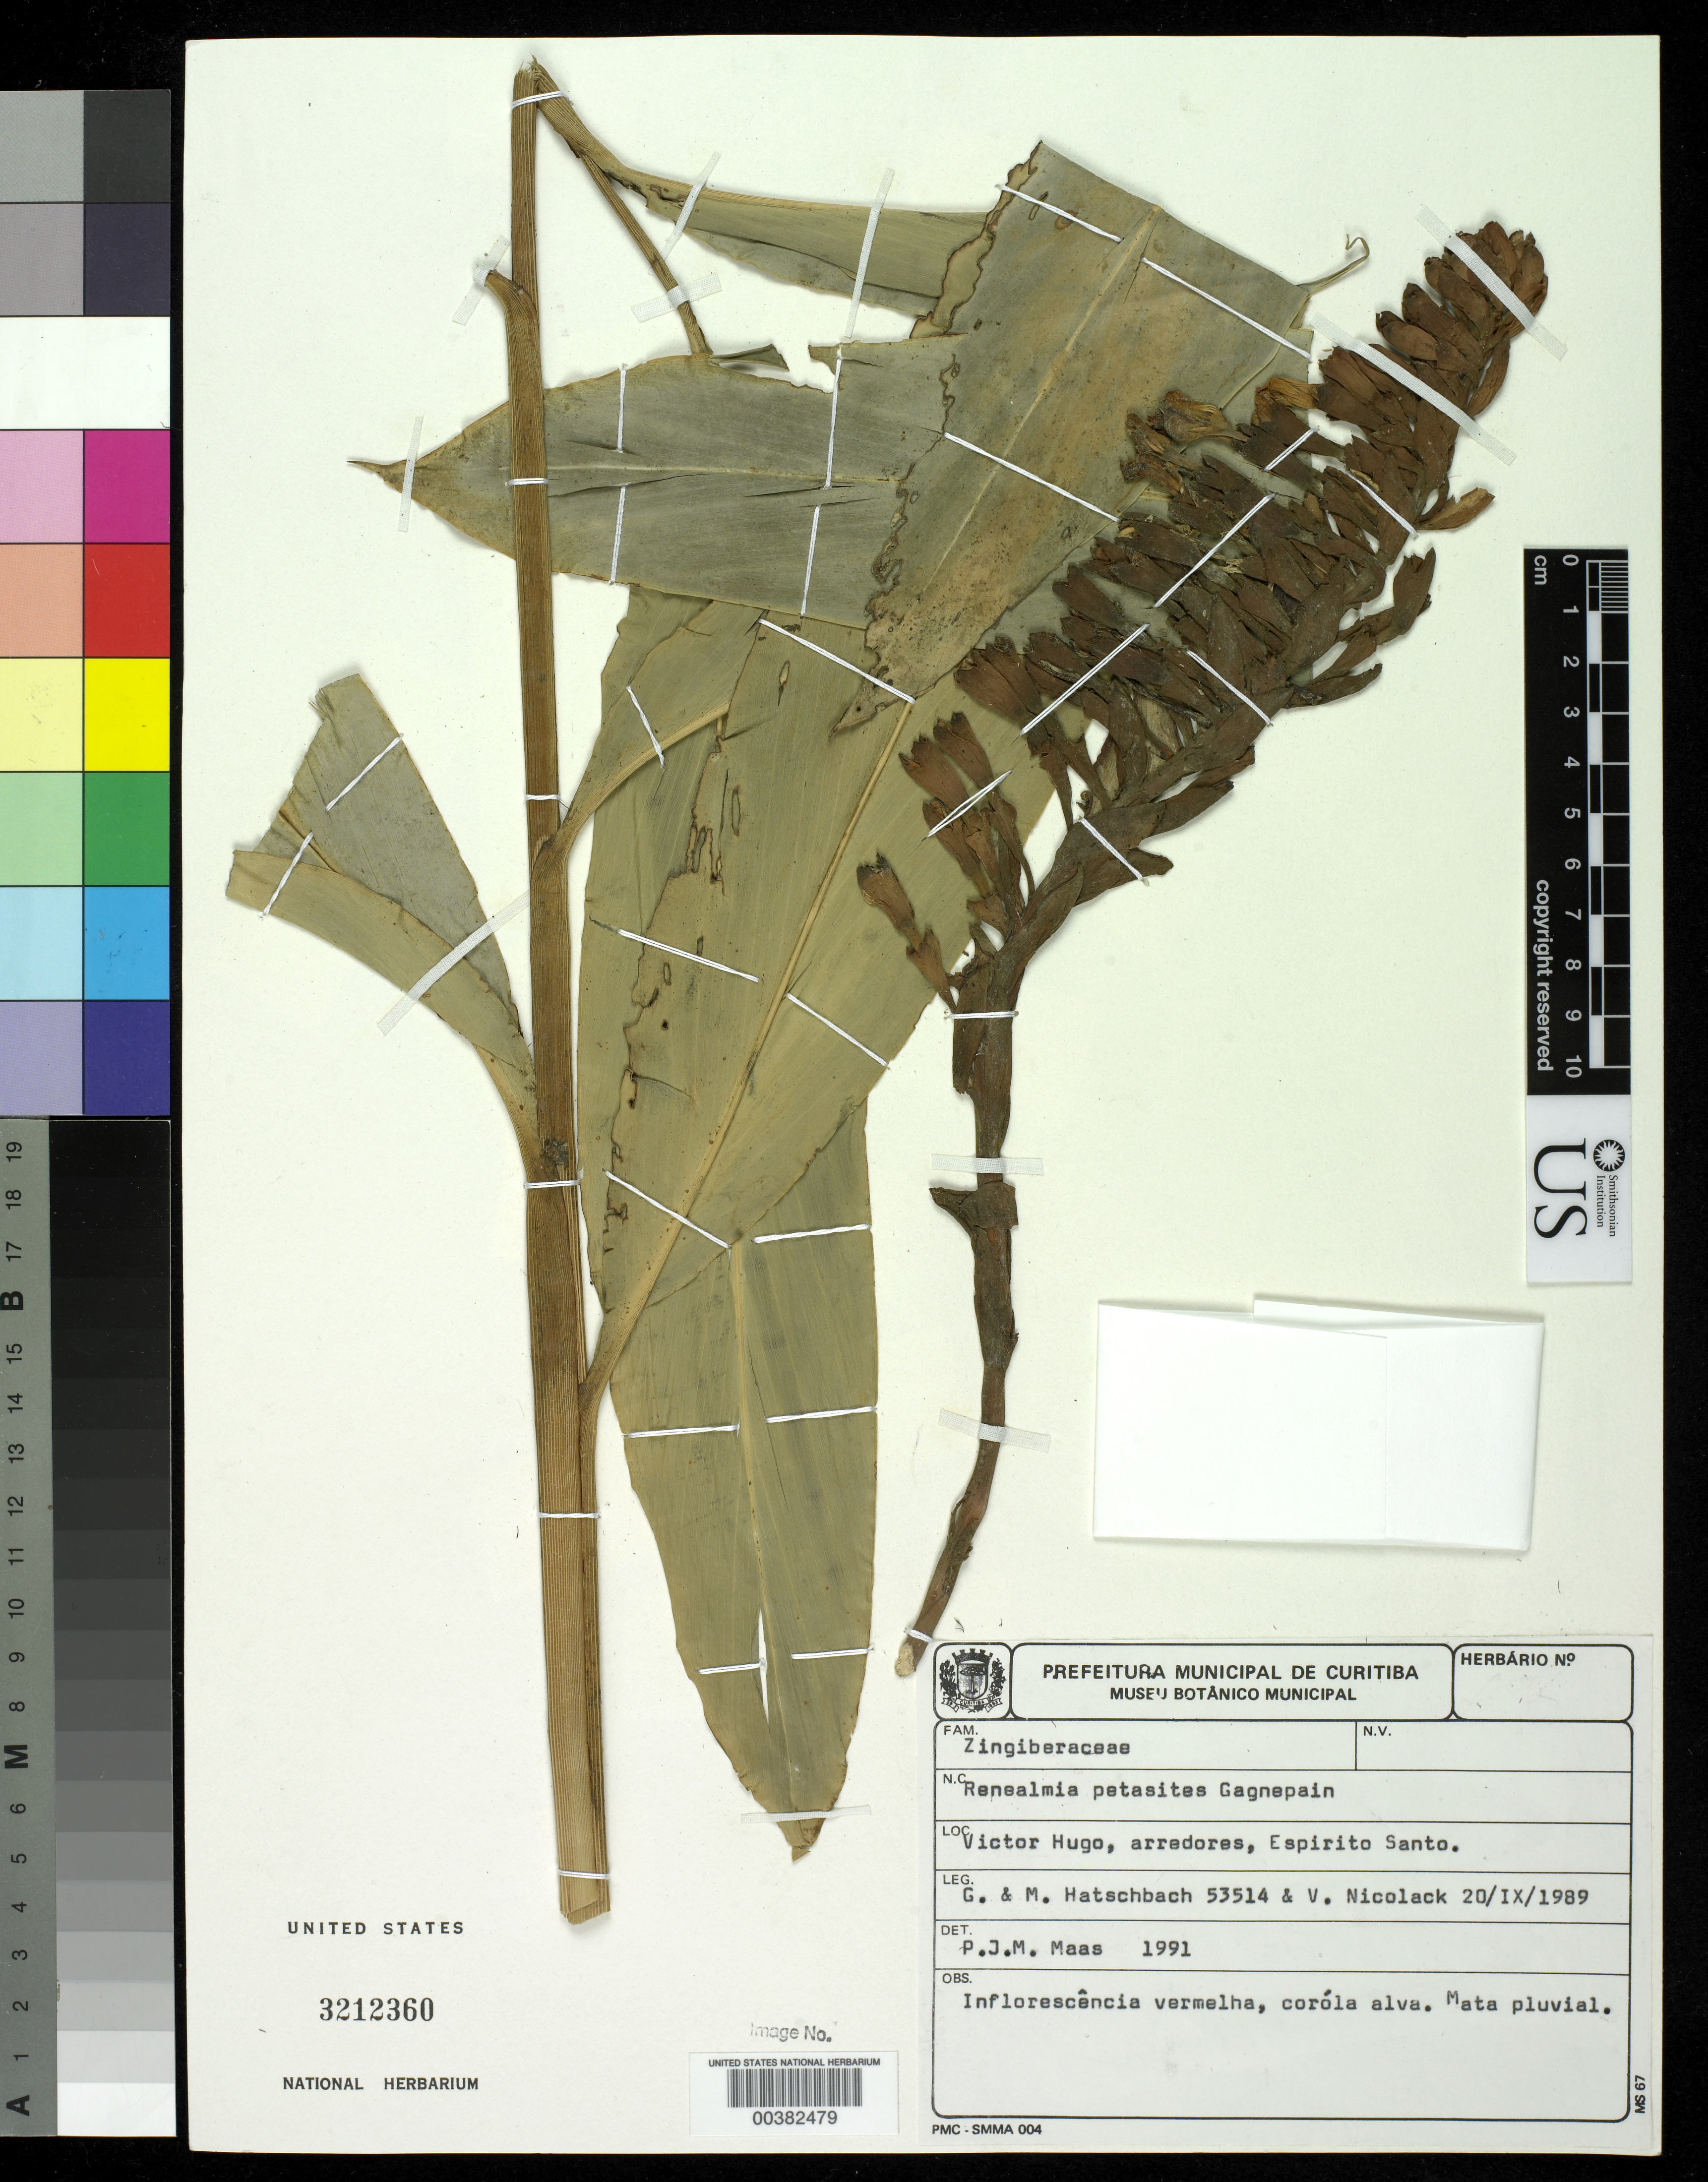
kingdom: Plantae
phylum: Tracheophyta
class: Liliopsida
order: Zingiberales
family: Zingiberaceae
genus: Renealmia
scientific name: Renealmia petasites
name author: Gagnep.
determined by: Maas, Paul J. M.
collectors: G. Hatschbach, M. M. Hatschbach & V. Nicolack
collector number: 53514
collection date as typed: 20 Sep 1989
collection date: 1989-09-20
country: Brazil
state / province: Espírito Santo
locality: Victor hugo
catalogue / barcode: US 3212360